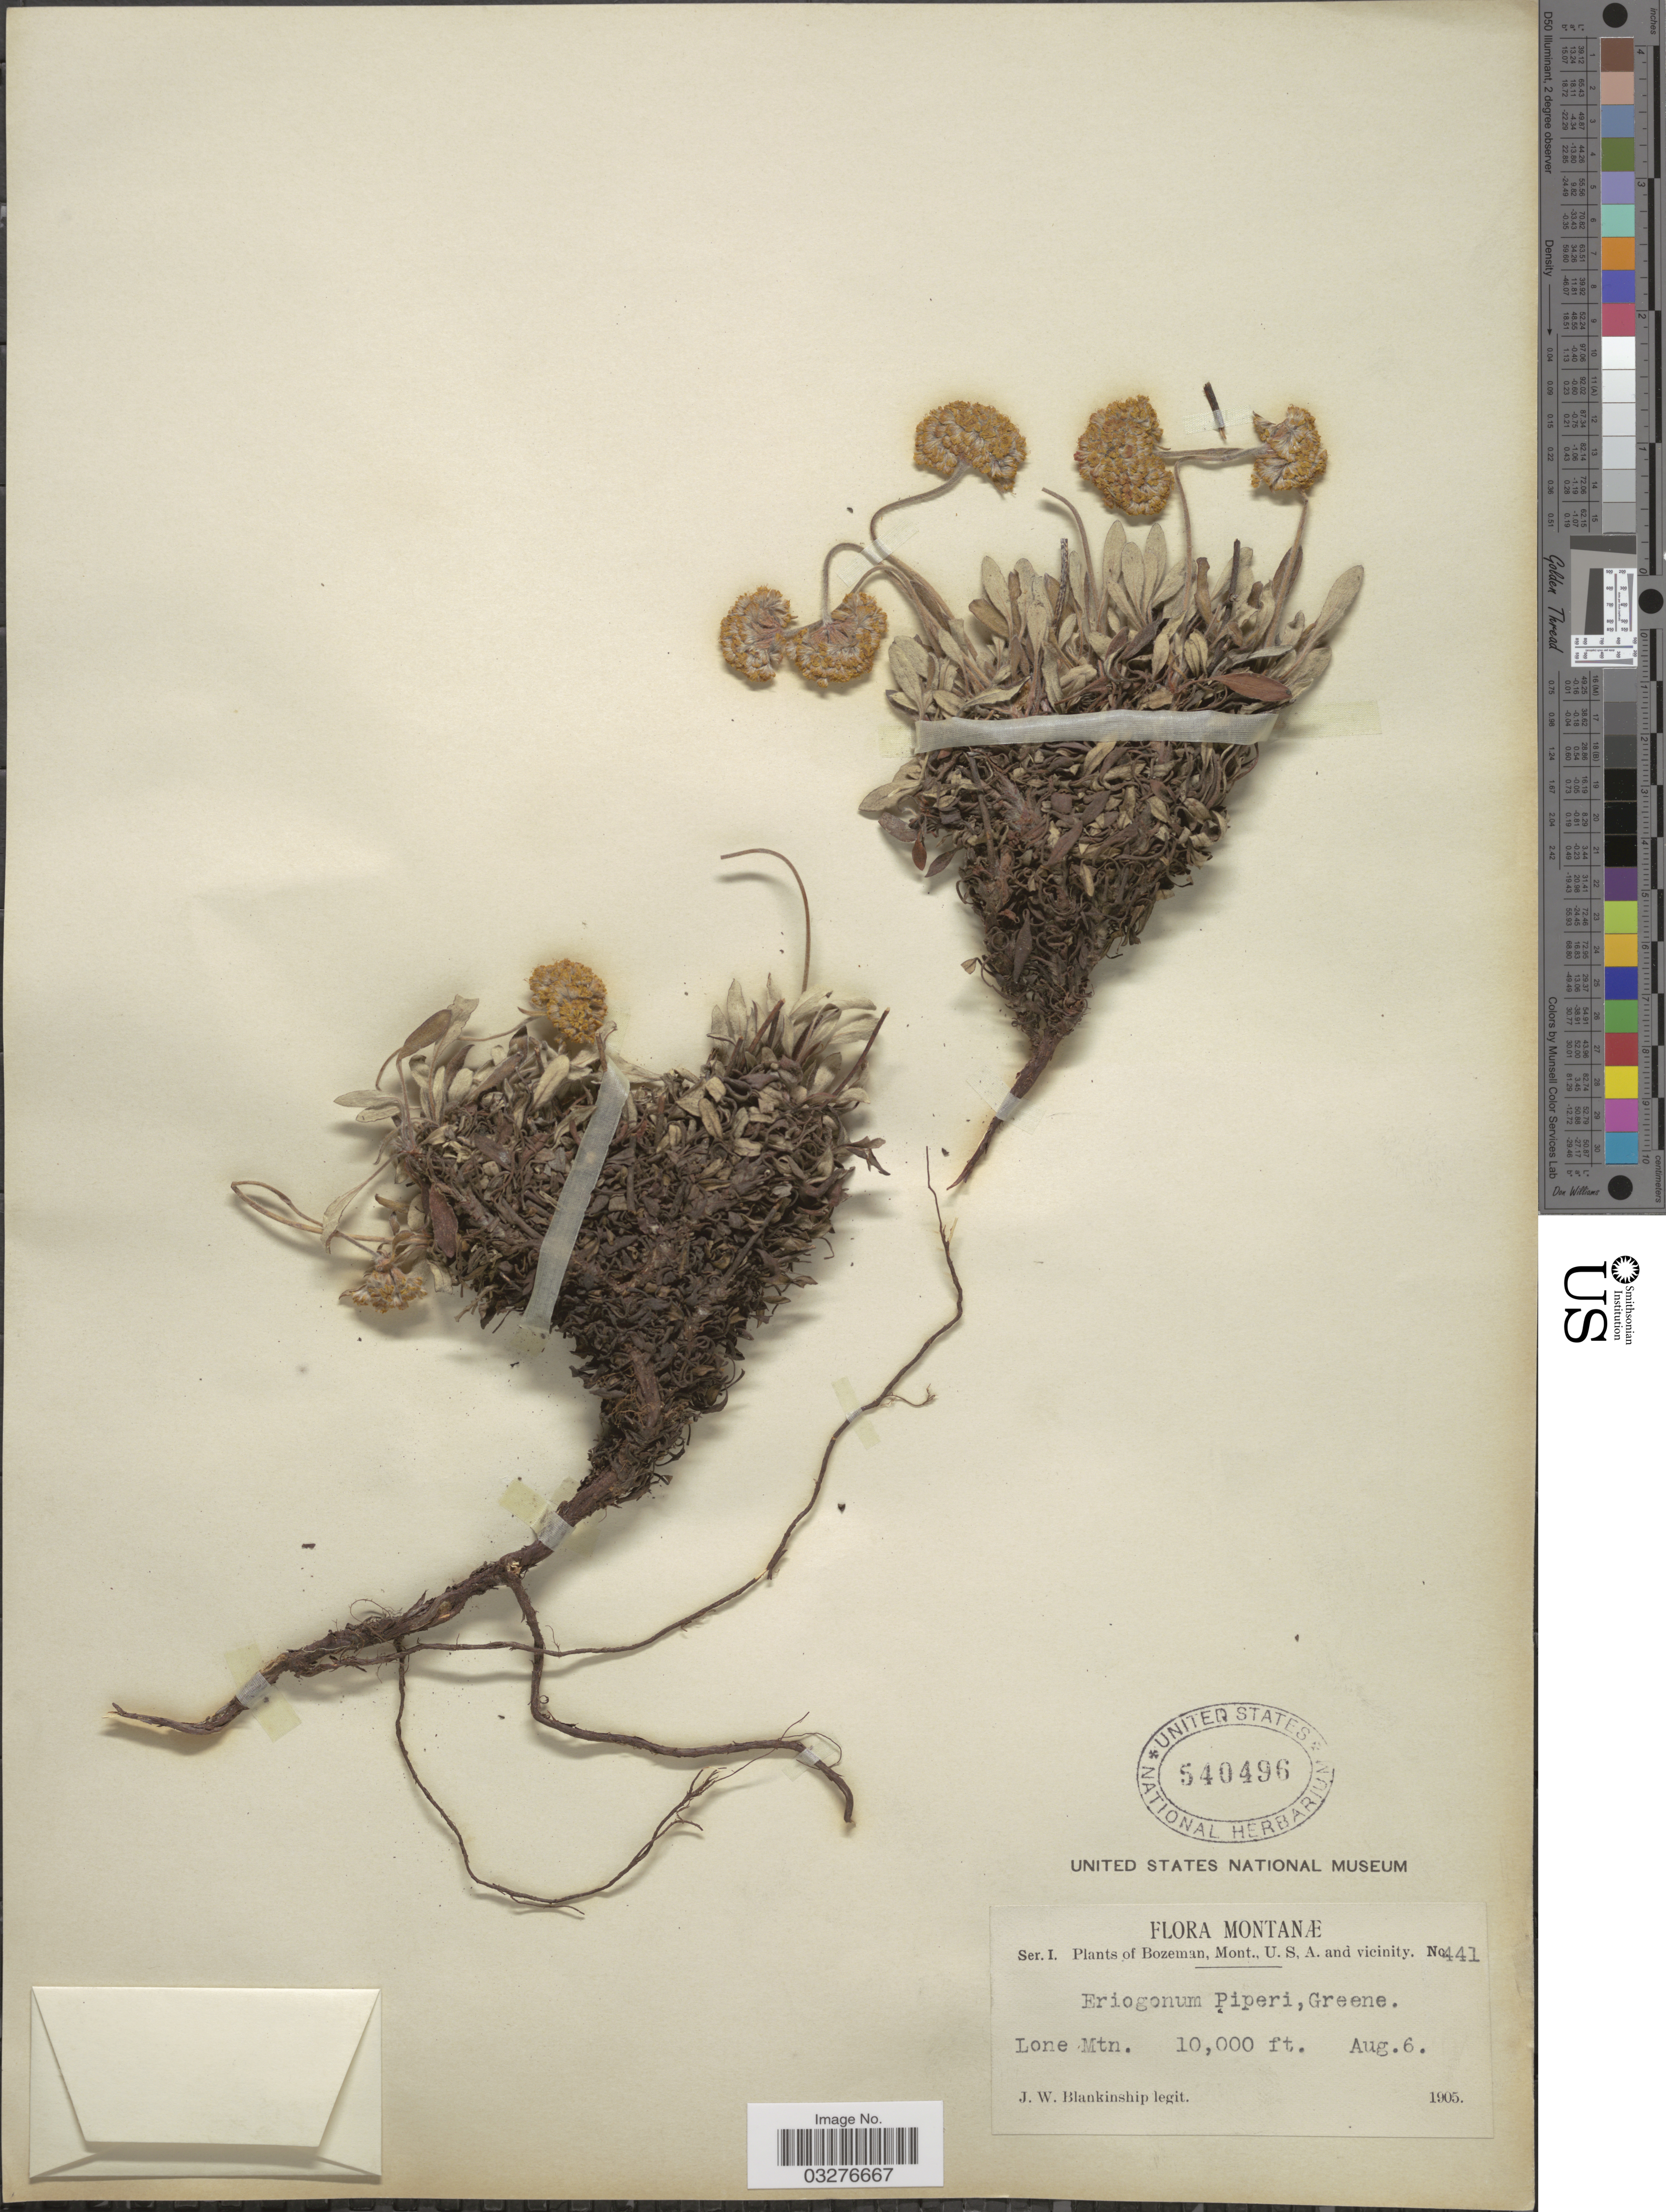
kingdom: Plantae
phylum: Tracheophyta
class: Magnoliopsida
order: Caryophyllales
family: Polygonaceae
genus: Eriogonum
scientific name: Eriogonum flavum var. polyphyllum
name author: (Small) M.E. Jones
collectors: J. W. Blankinship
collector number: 441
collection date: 1905-08-06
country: United States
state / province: Montana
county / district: Gallatin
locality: Bozeman, Mont., U.S.A. and vicinity, Lone Mtn.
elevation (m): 3048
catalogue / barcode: US 540496